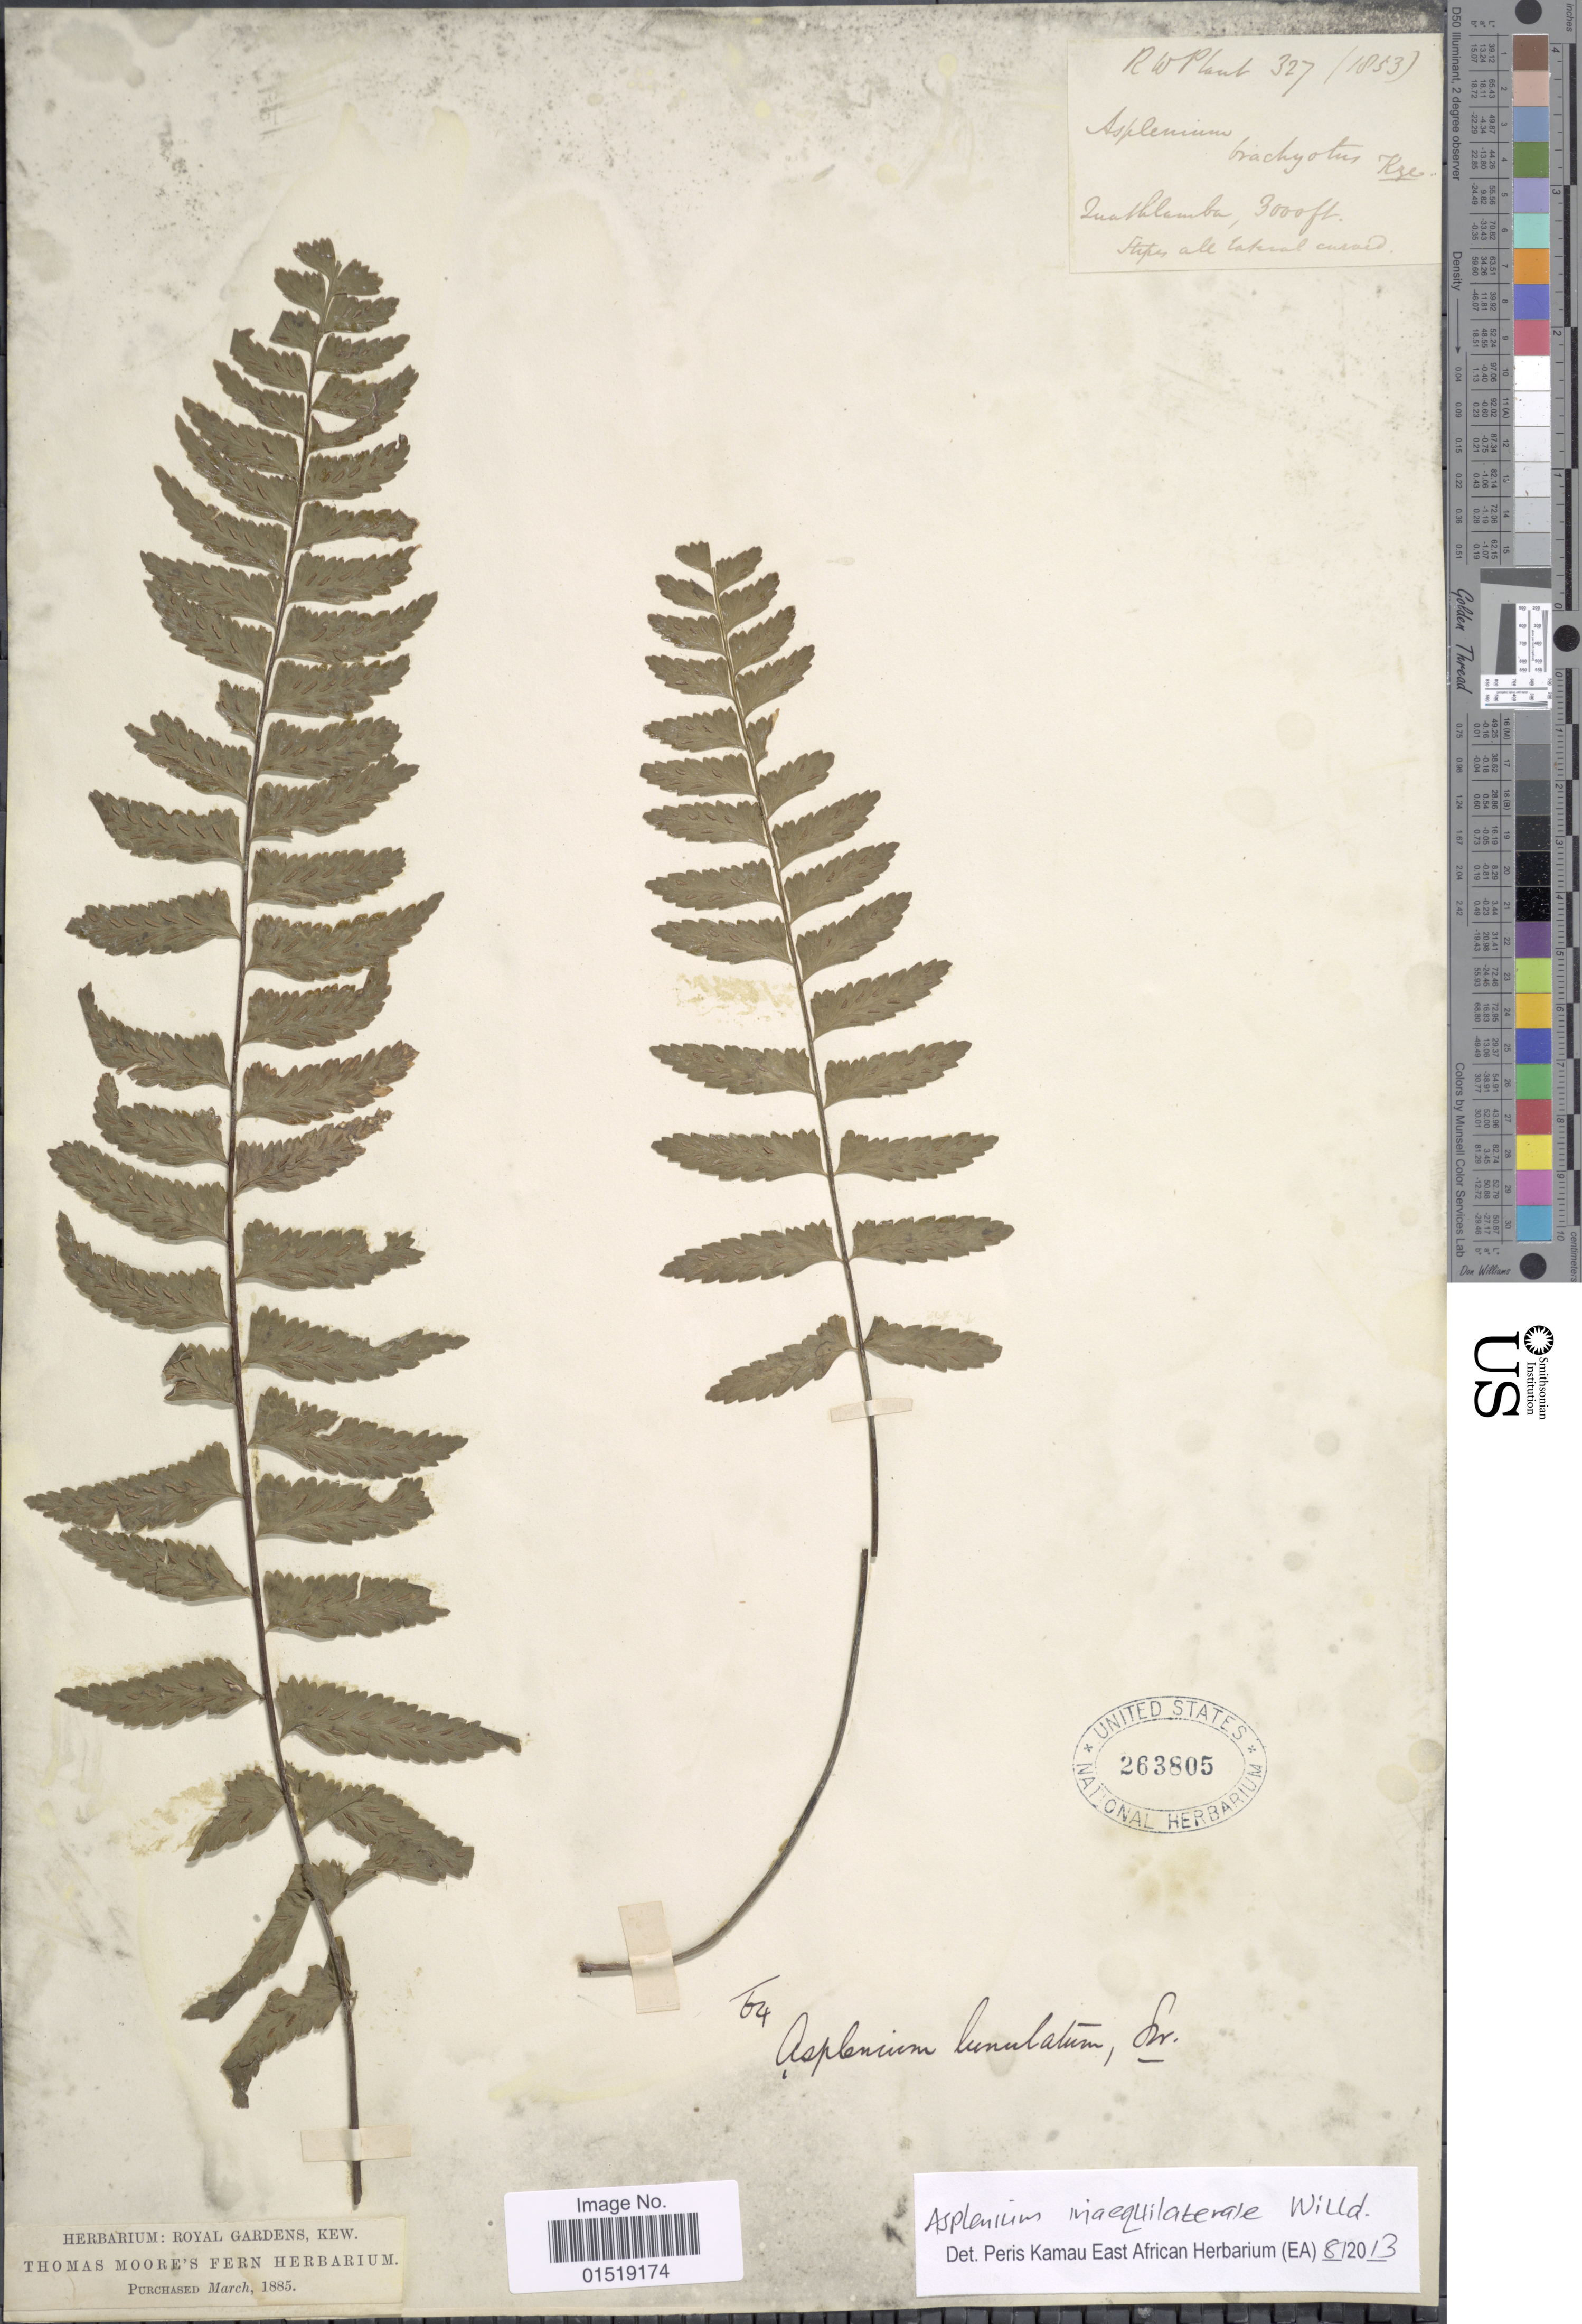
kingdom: Plantae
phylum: Tracheophyta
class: Polypodiopsida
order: Polypodiales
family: Aspleniaceae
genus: Asplenium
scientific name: Asplenium inaequilaterale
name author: Willd.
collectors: ex Herb. Kew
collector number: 327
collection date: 1853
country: South Africa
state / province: KwaZulu-Natal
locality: Quathlamba.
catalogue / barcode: US 263805